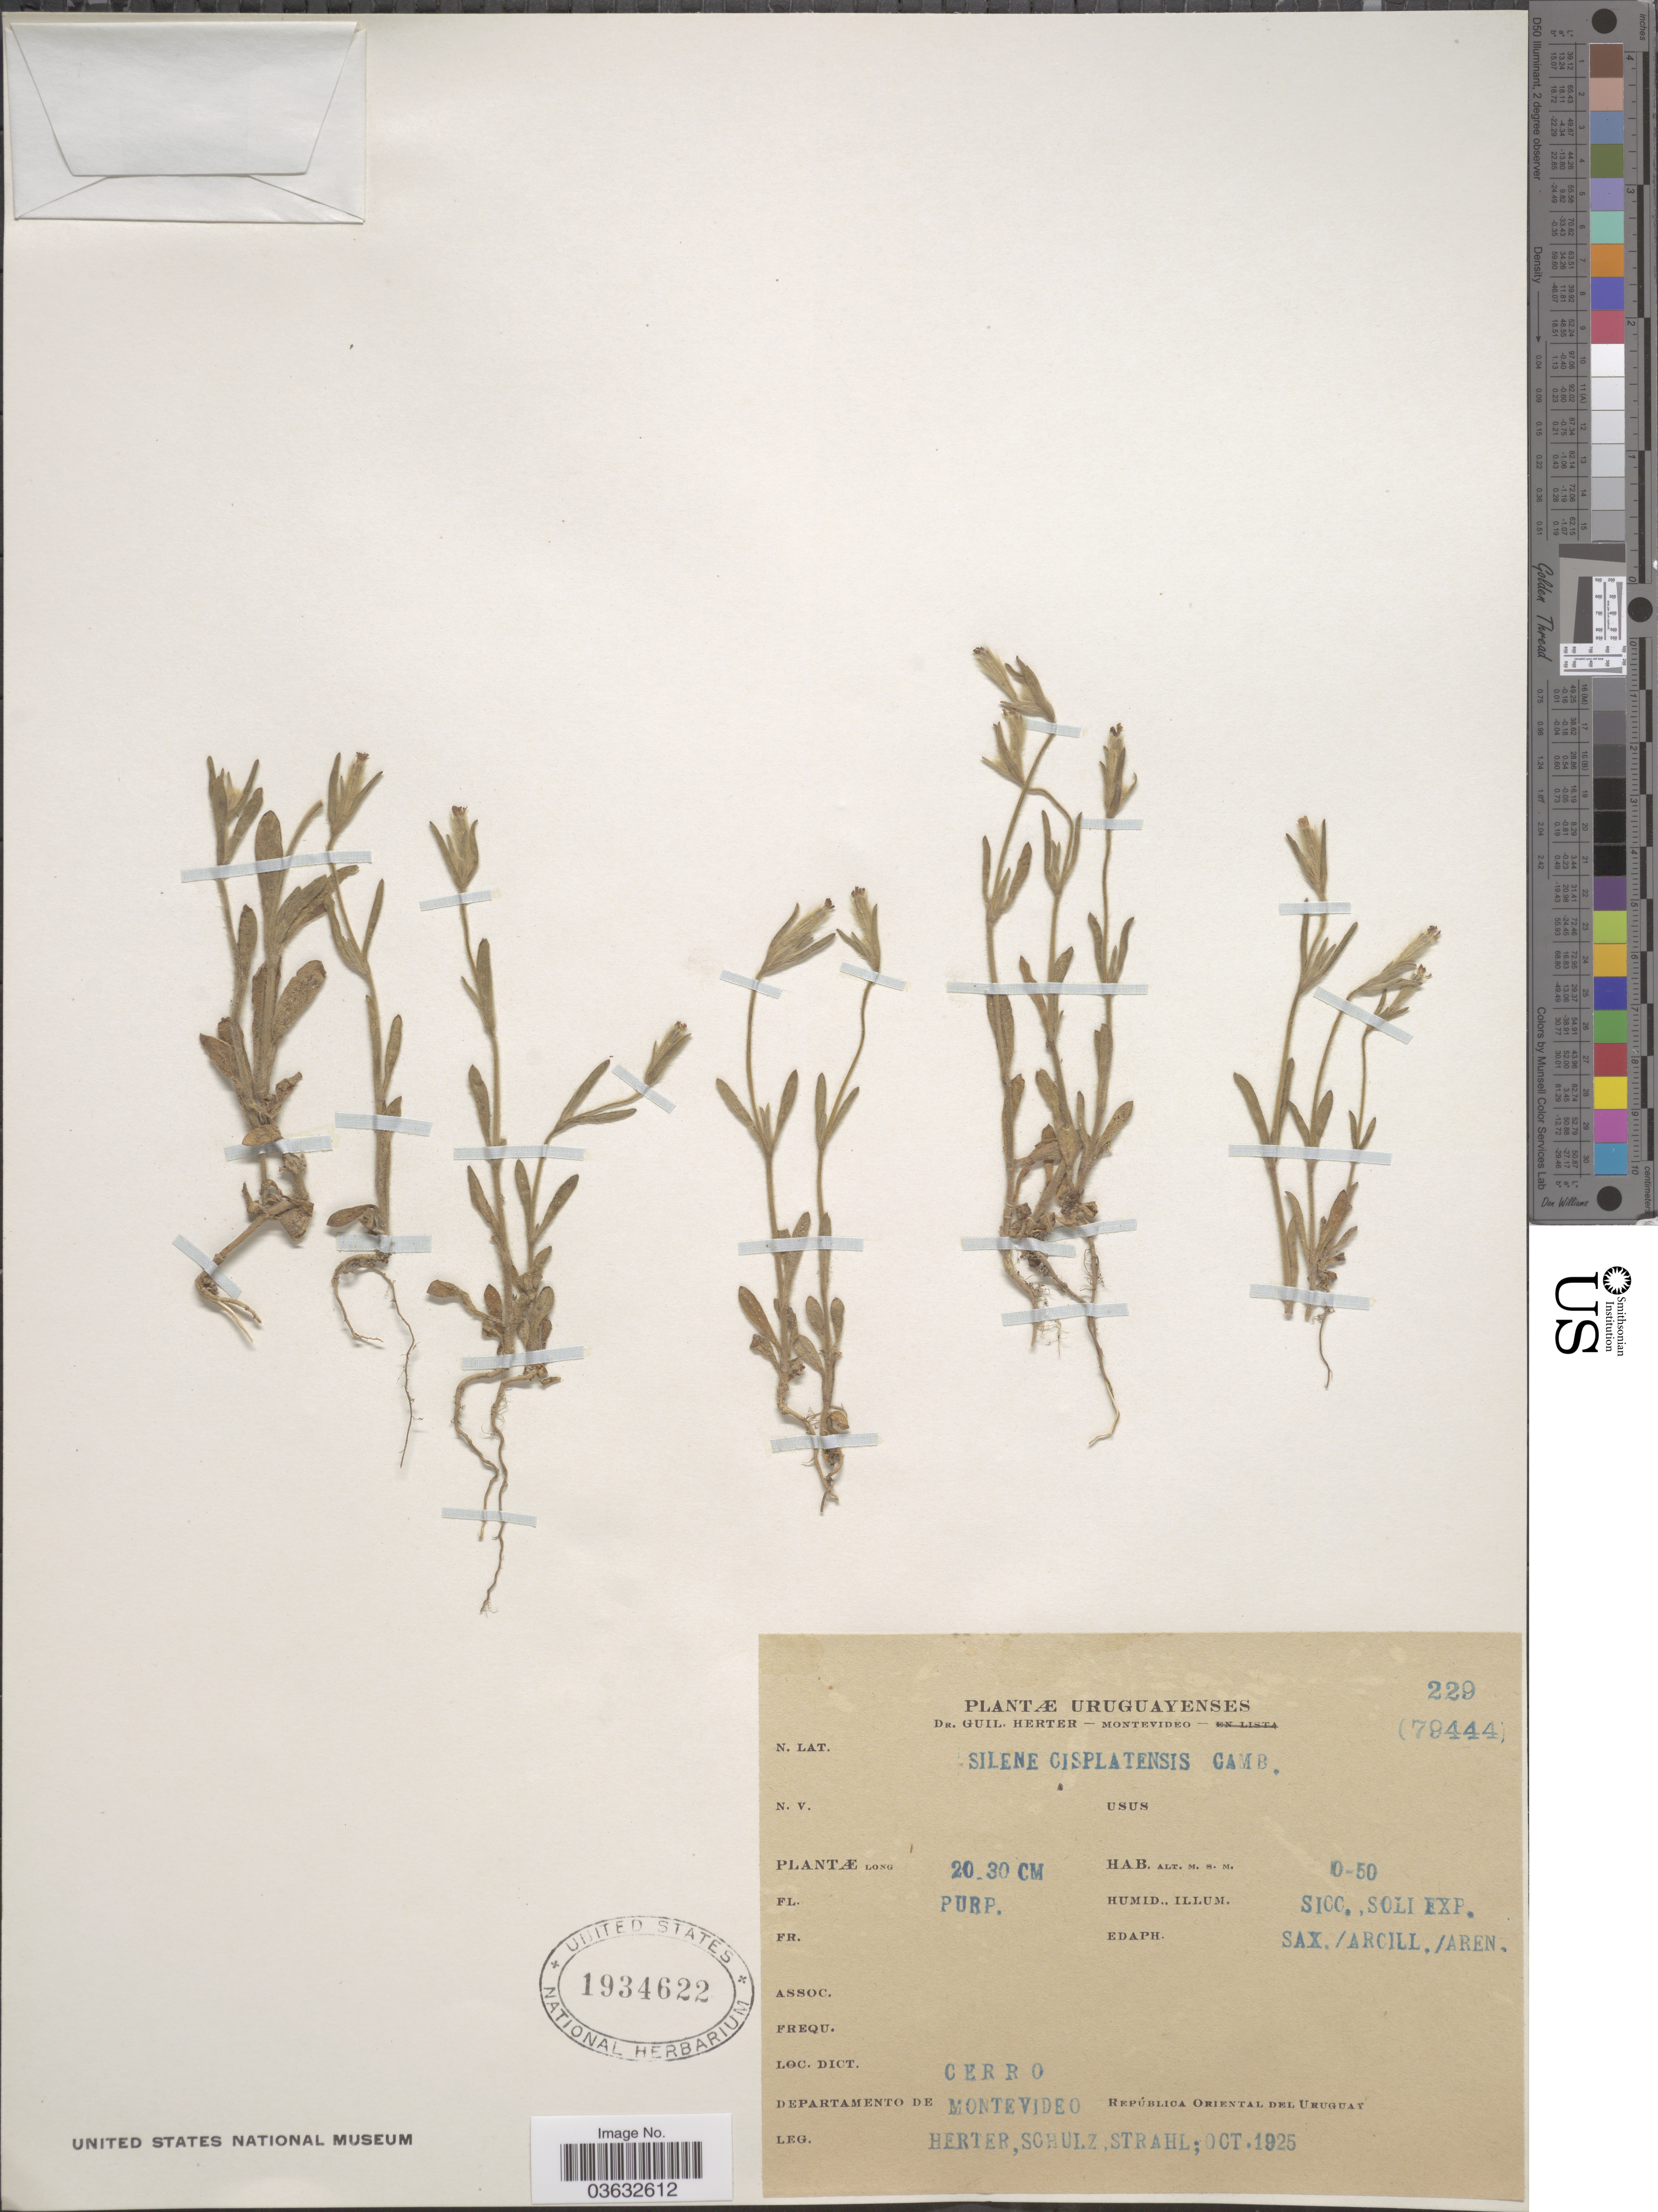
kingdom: Plantae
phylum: Tracheophyta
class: Magnoliopsida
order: Caryophyllales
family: Caryophyllaceae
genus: Silene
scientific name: Silene cisplatensis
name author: Cambess.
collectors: G. Herter, Schulz, -- & -. Strahl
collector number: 229/79444?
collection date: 1925-10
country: Uruguay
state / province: Montevideo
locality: Departamento de Cerro Montevideo. República Oriental del Uruguay.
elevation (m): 0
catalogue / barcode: US 1934622